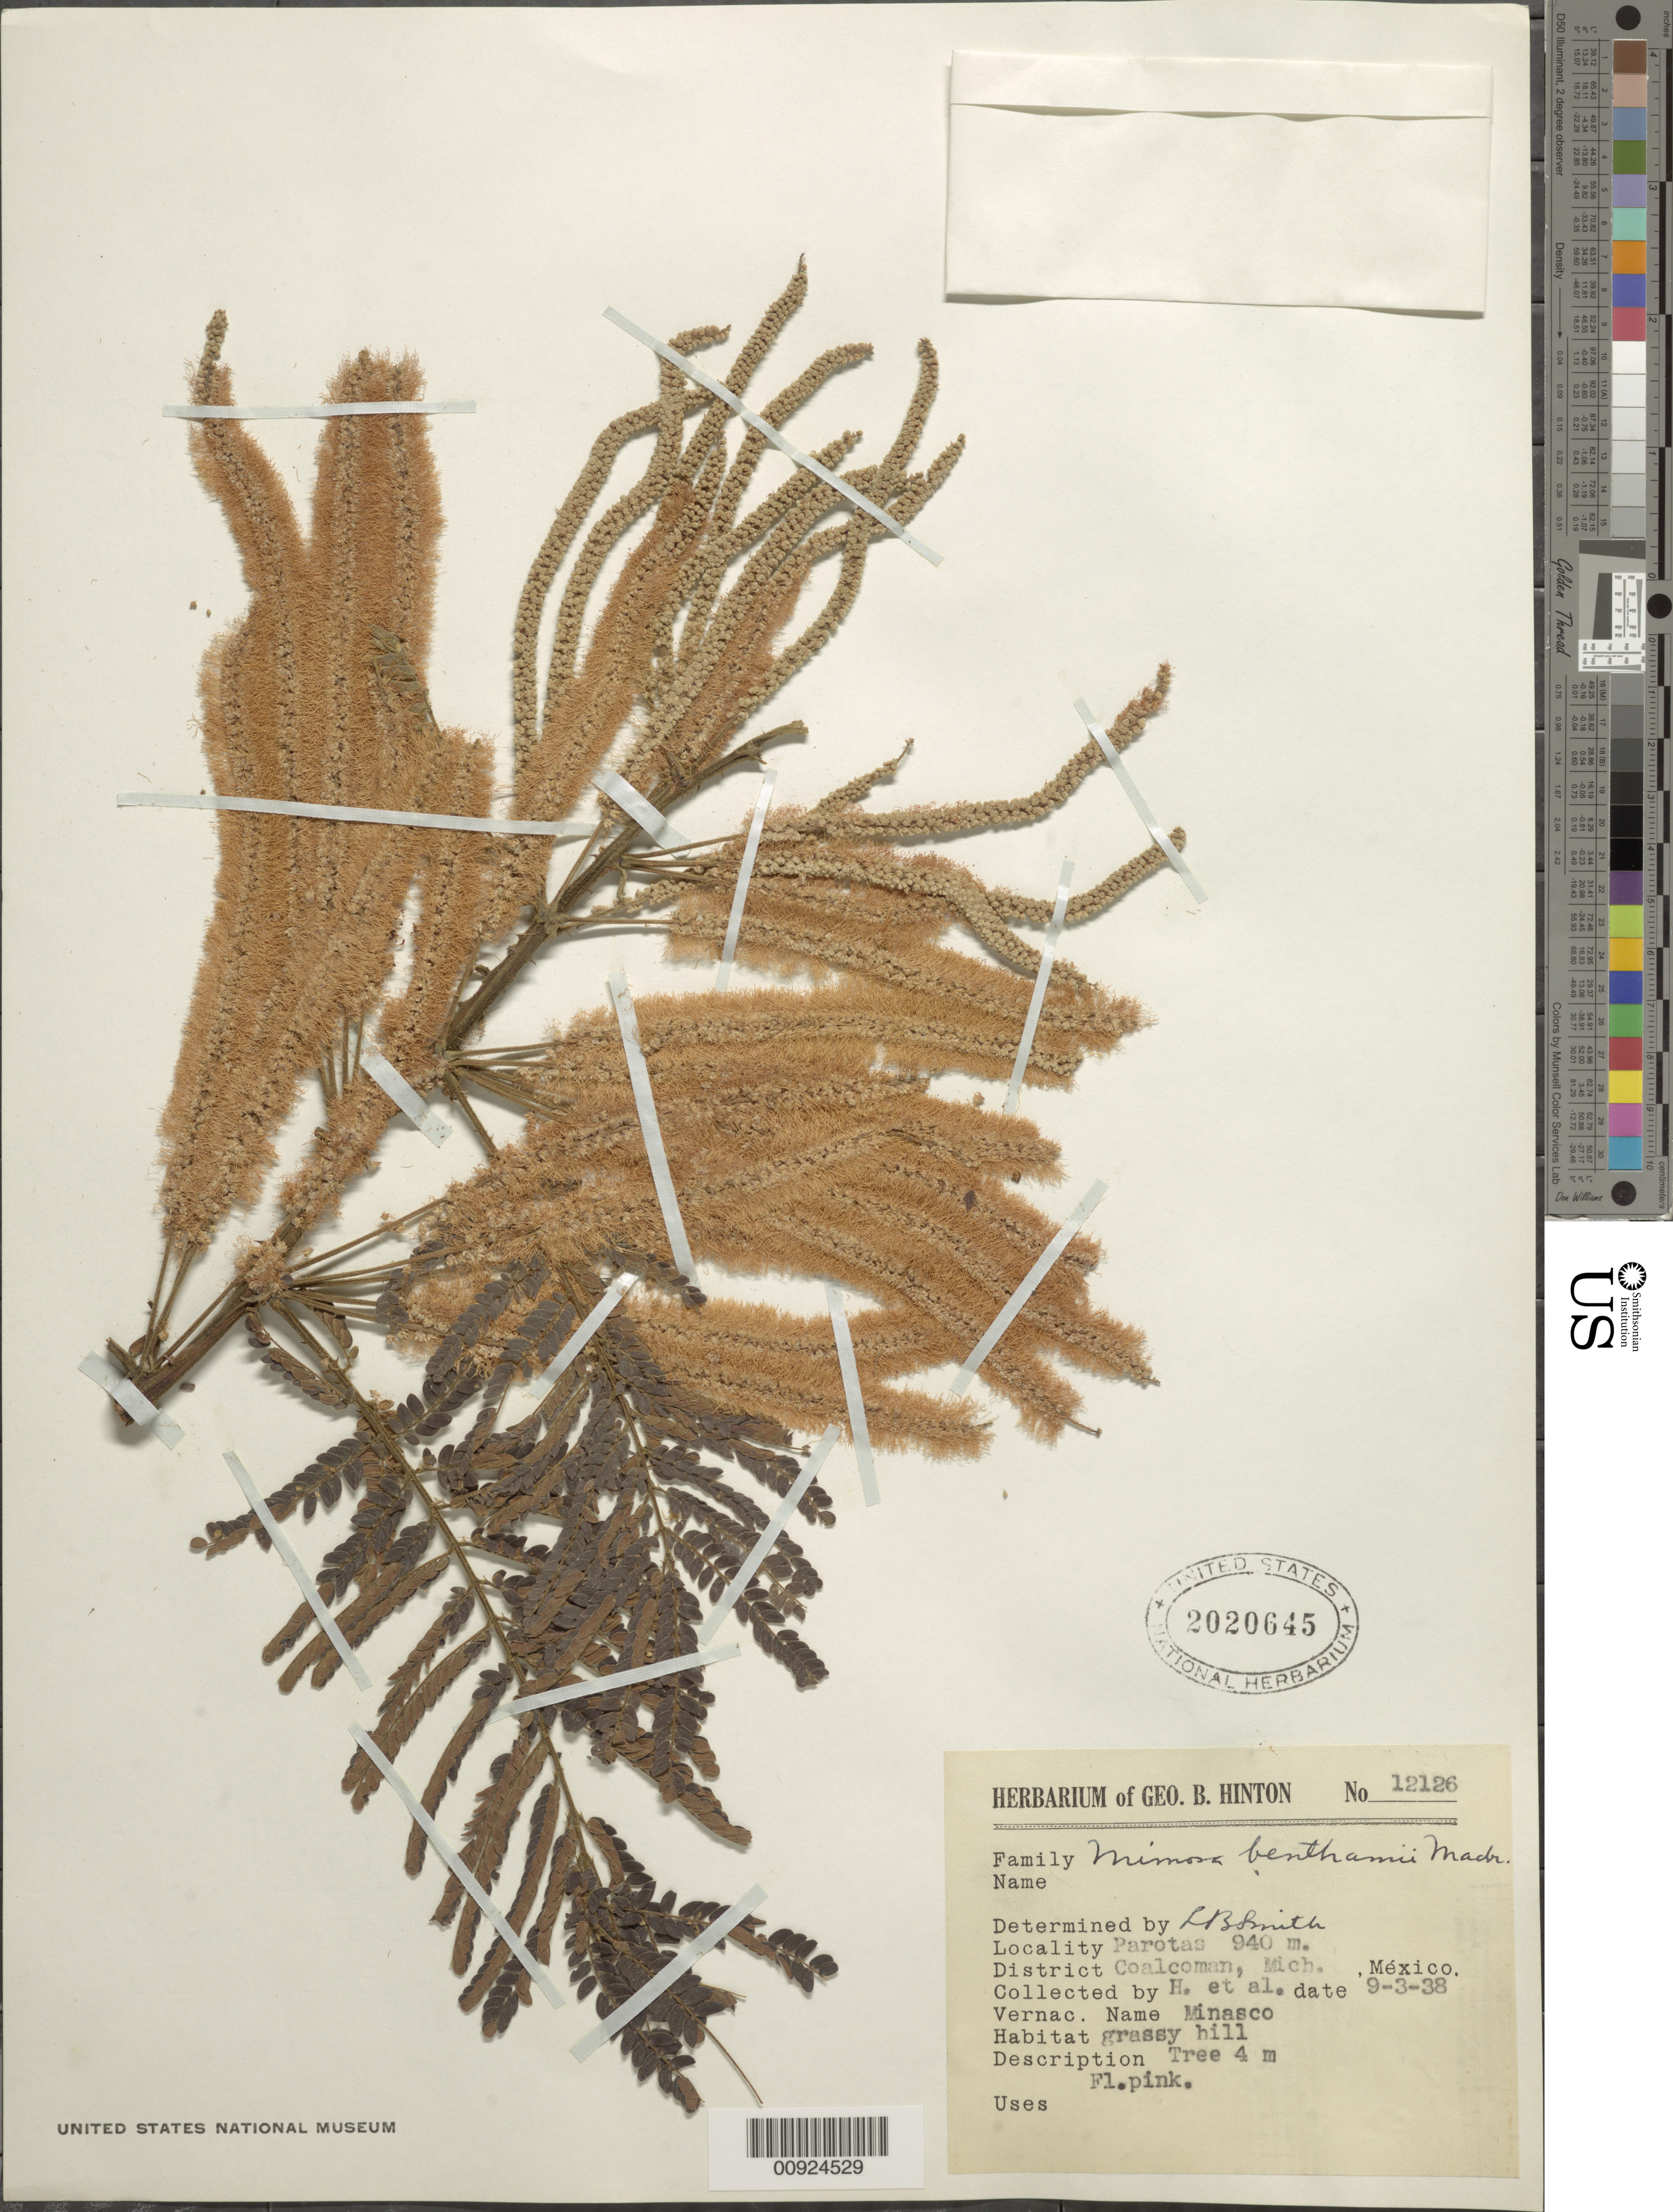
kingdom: Plantae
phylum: Tracheophyta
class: Magnoliopsida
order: Fabales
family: Fabaceae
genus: Mimosa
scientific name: Mimosa benthamii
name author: J.F. Macbr.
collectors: G. B. Hinton & et al.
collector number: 12126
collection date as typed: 03 Sep 1938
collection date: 1938-09-03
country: Mexico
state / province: Michoacán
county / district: Coalcomán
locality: Parotas, District Coalcomán, Michoacán.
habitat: Grassy hill.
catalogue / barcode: US 2020645